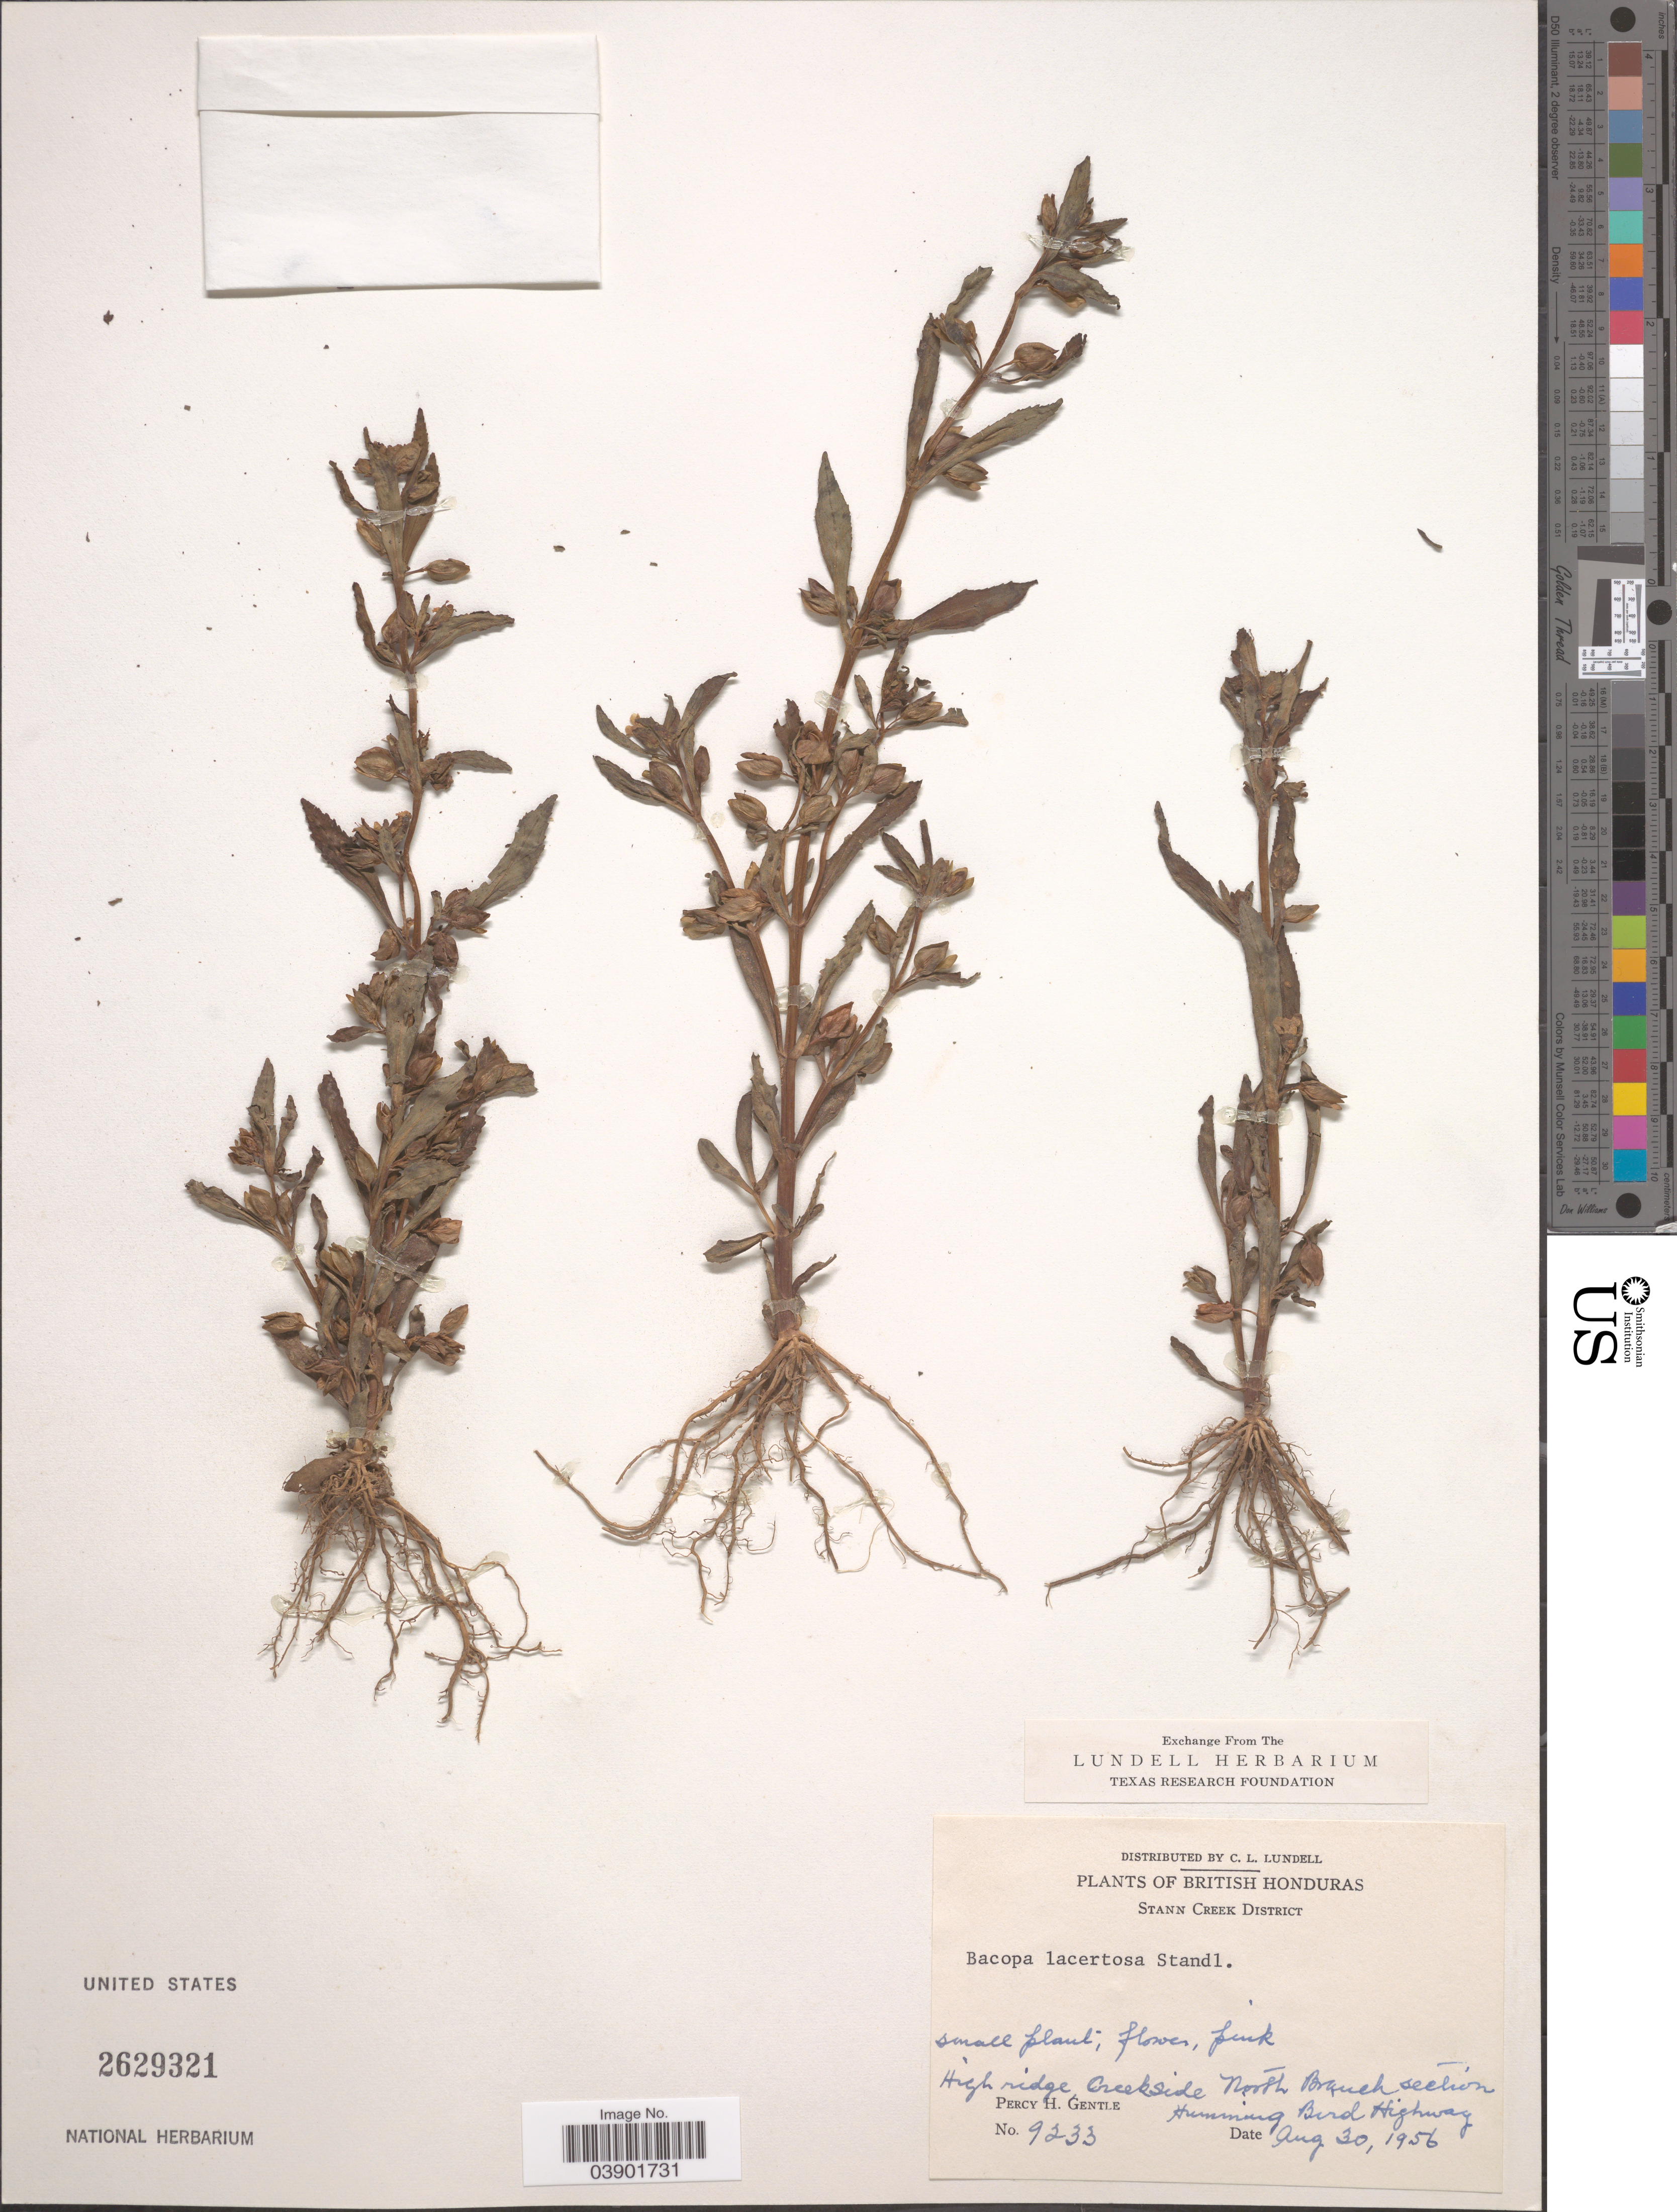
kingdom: Plantae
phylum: Tracheophyta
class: Magnoliopsida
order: Lamiales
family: Plantaginaceae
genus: Bacopa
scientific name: Bacopa lacertosa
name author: Standl.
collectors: P. H. Gentle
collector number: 9233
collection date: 1956-08-30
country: Belize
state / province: Stann Creek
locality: British Honduras. Stann Creek District. High ridge, Creekside North Branch section Humming Bird Highway.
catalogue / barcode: US 2629321